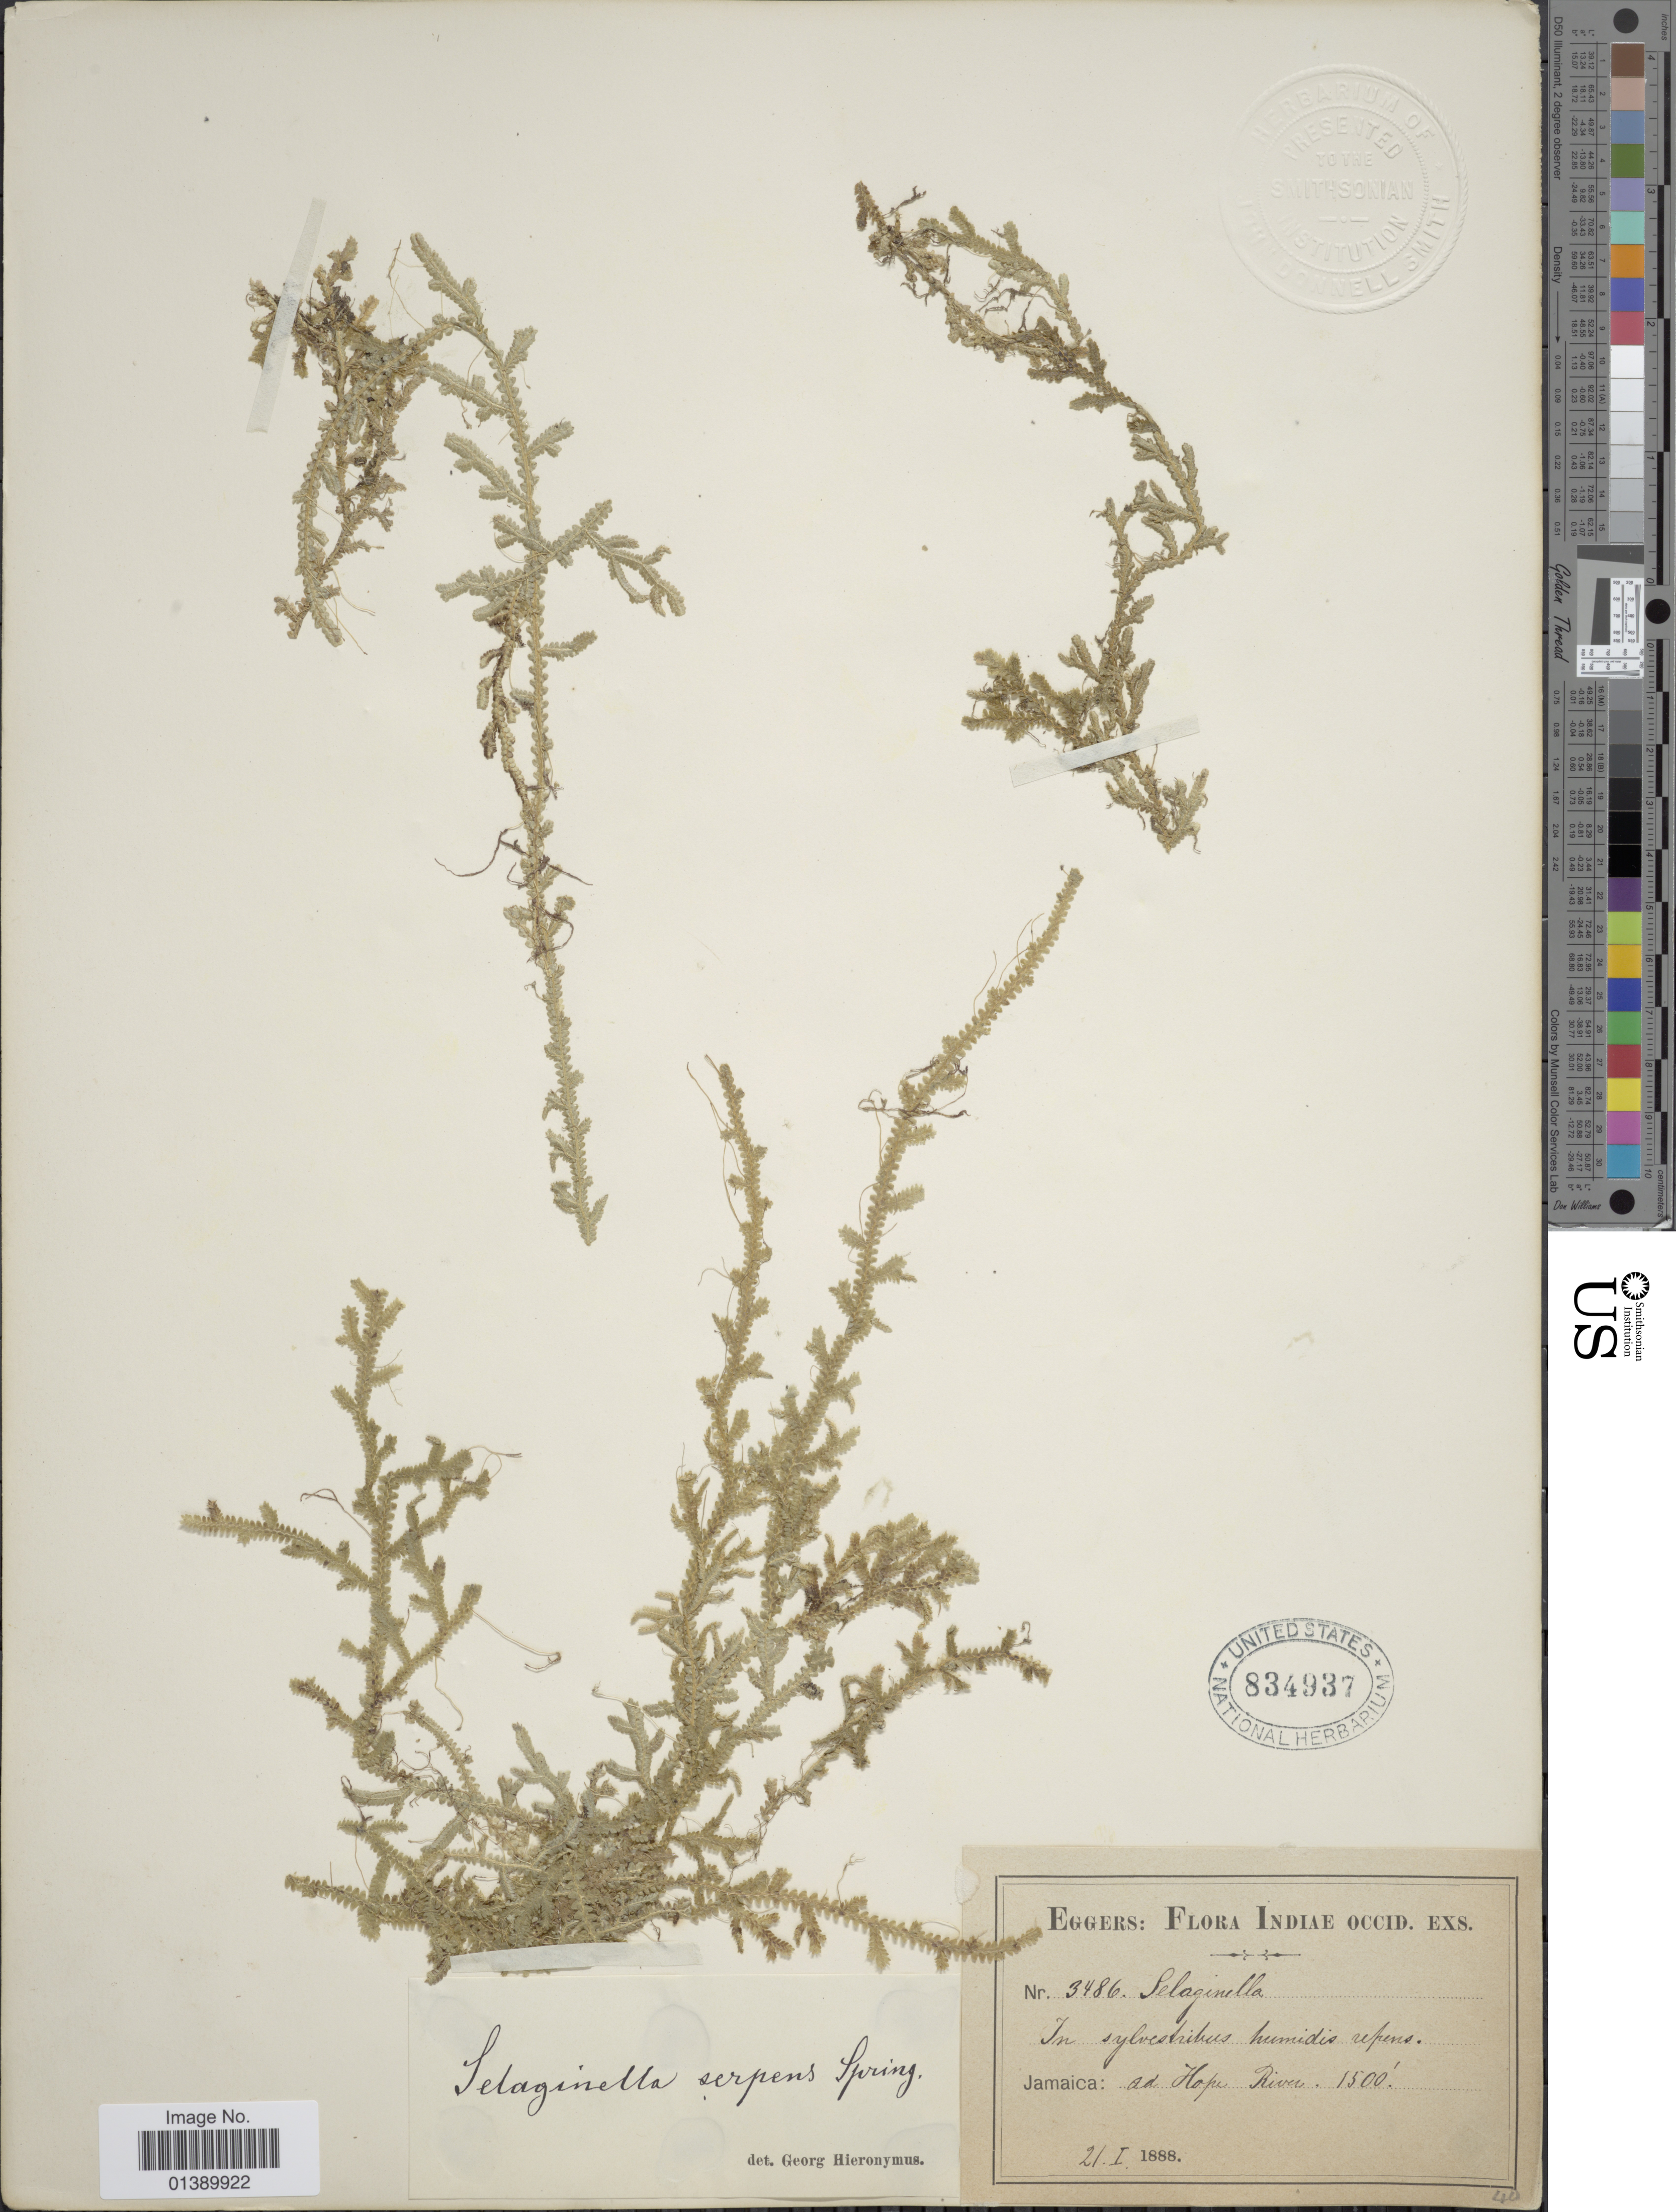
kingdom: Plantae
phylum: Tracheophyta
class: Lycopodiopsida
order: Selaginellales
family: Selaginellaceae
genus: Selaginella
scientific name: Selaginella serpens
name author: (Desv. ex Poir.) Spring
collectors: -. Eggers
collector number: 3486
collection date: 1888-01-21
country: Jamaica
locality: Ad Hope River.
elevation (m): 457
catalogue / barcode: US 834937